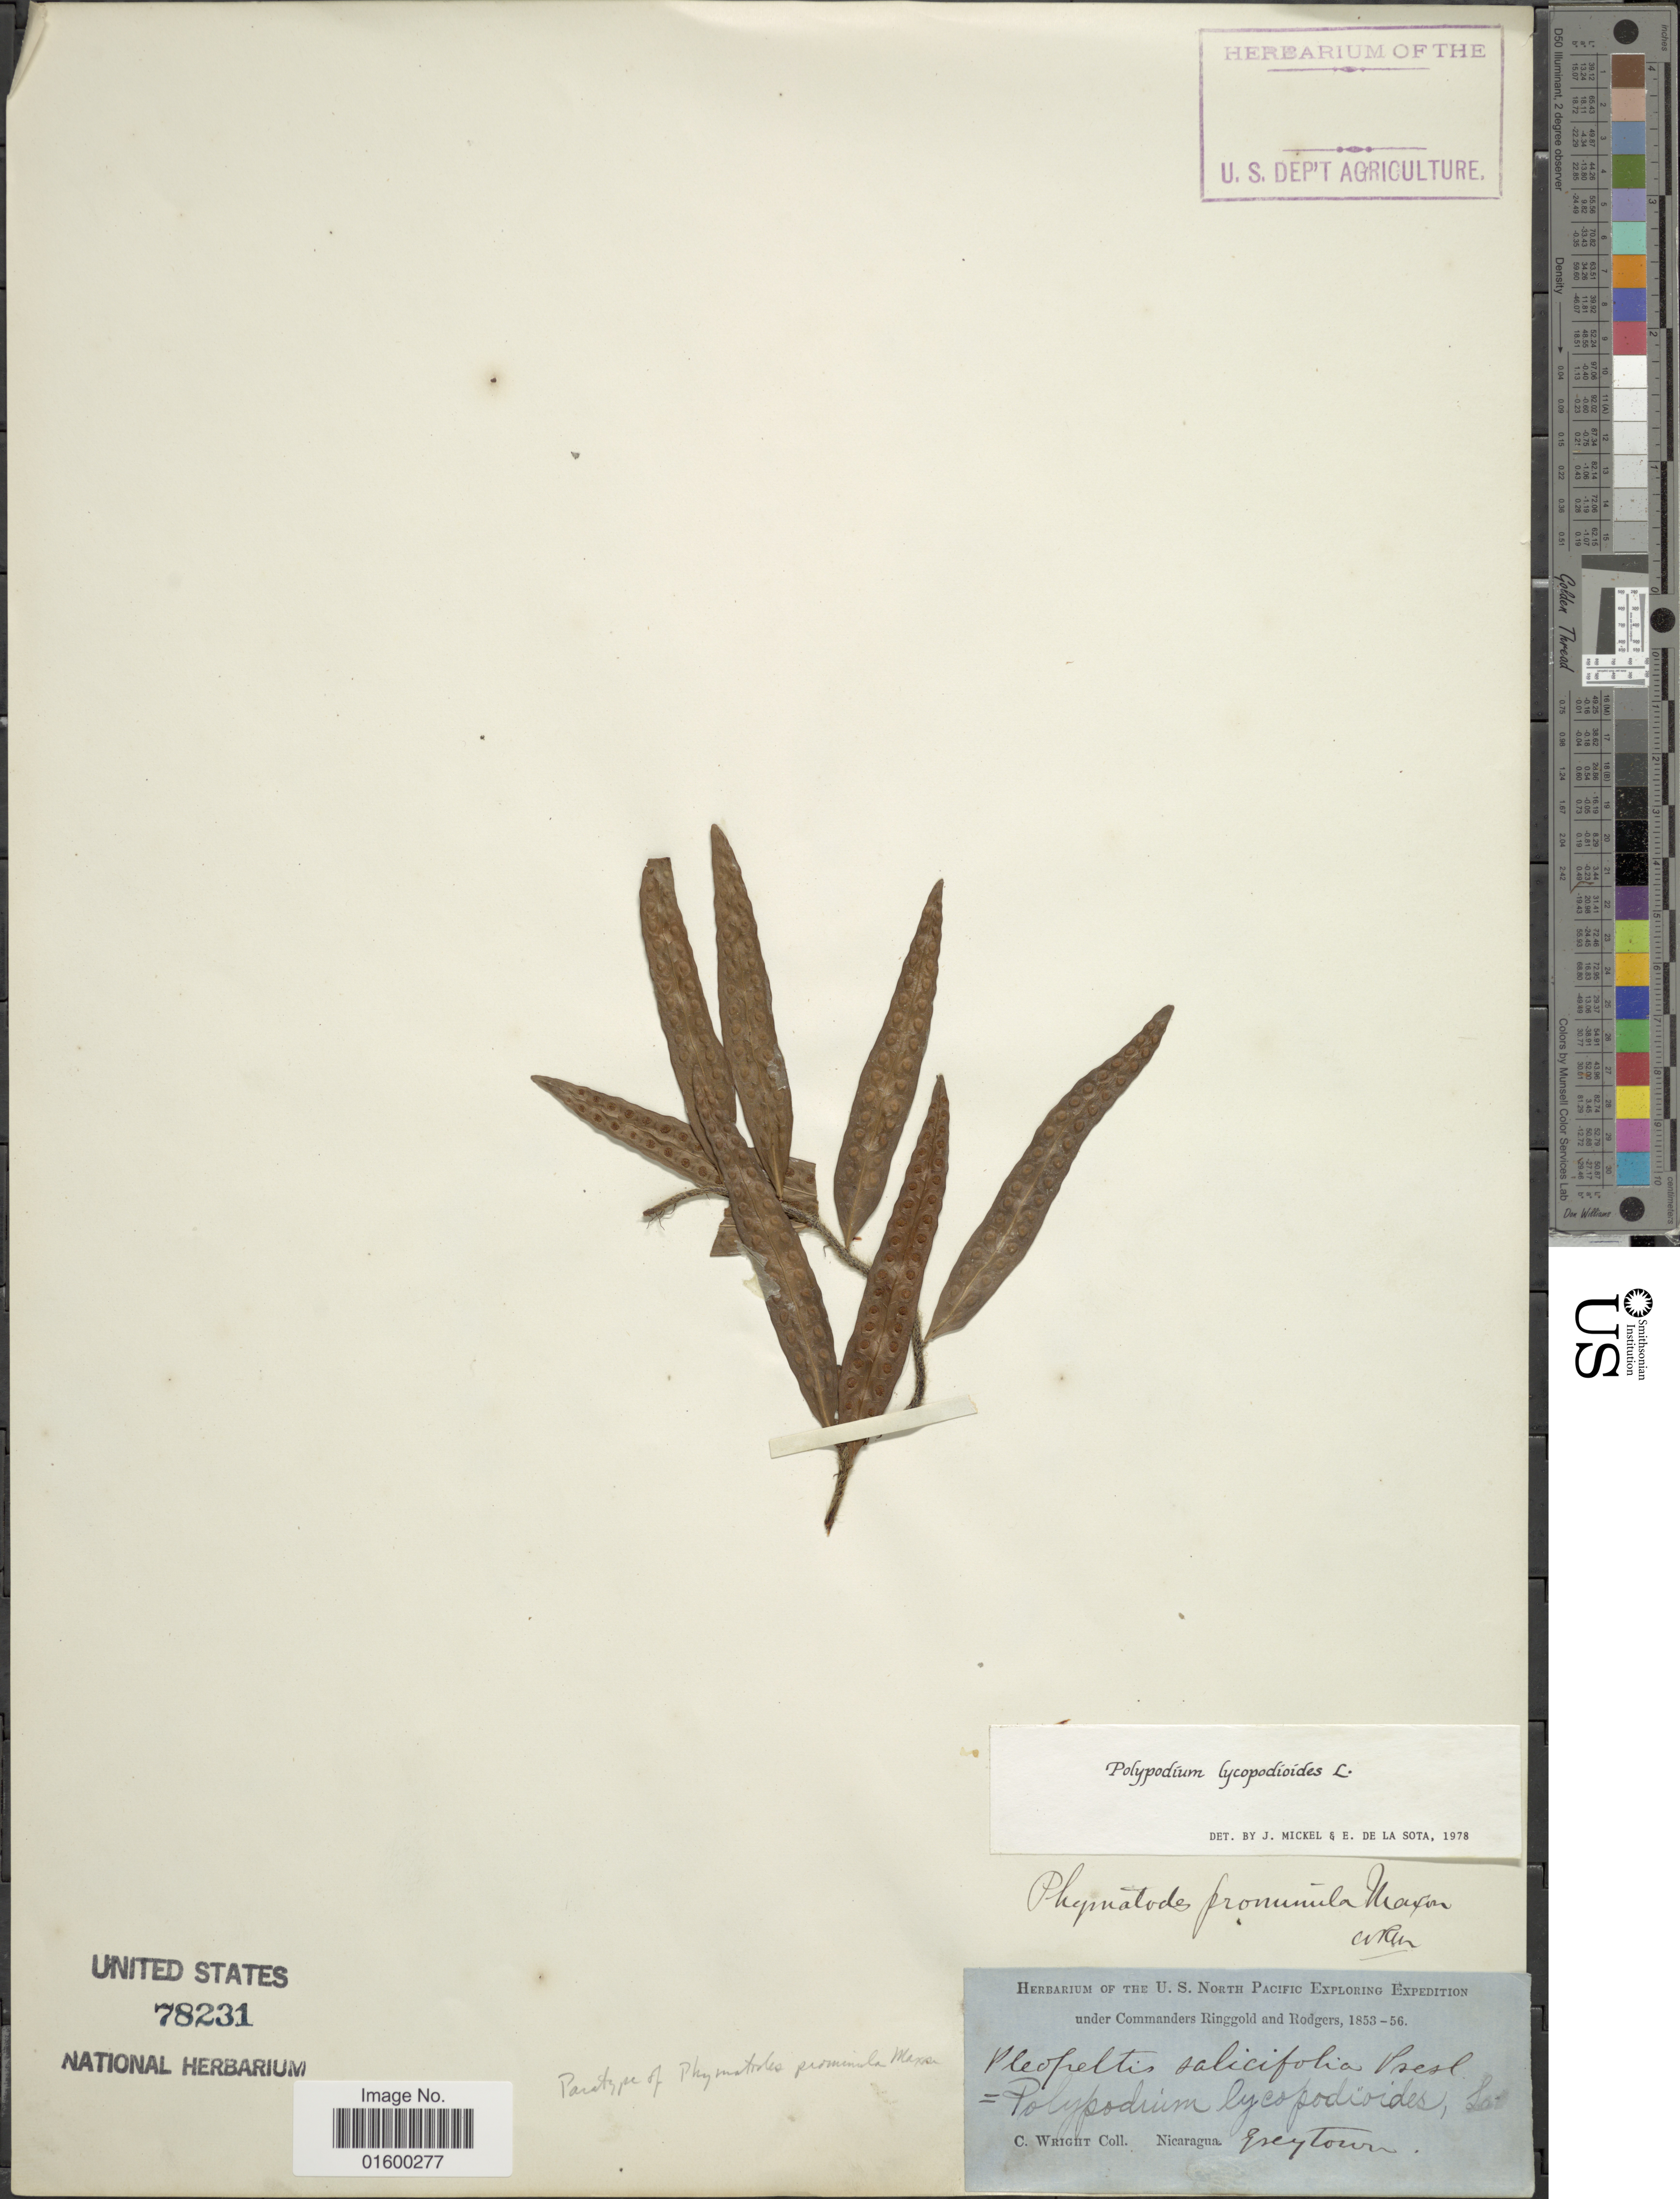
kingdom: Plantae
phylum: Tracheophyta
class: Polypodiopsida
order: Polypodiales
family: Polypodiaceae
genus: Microgramma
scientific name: Microgramma lycopodioides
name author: (L.) Copel.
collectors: C. Wright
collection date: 1853/1856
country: Nicaragua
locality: Greytown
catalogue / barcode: US 78231